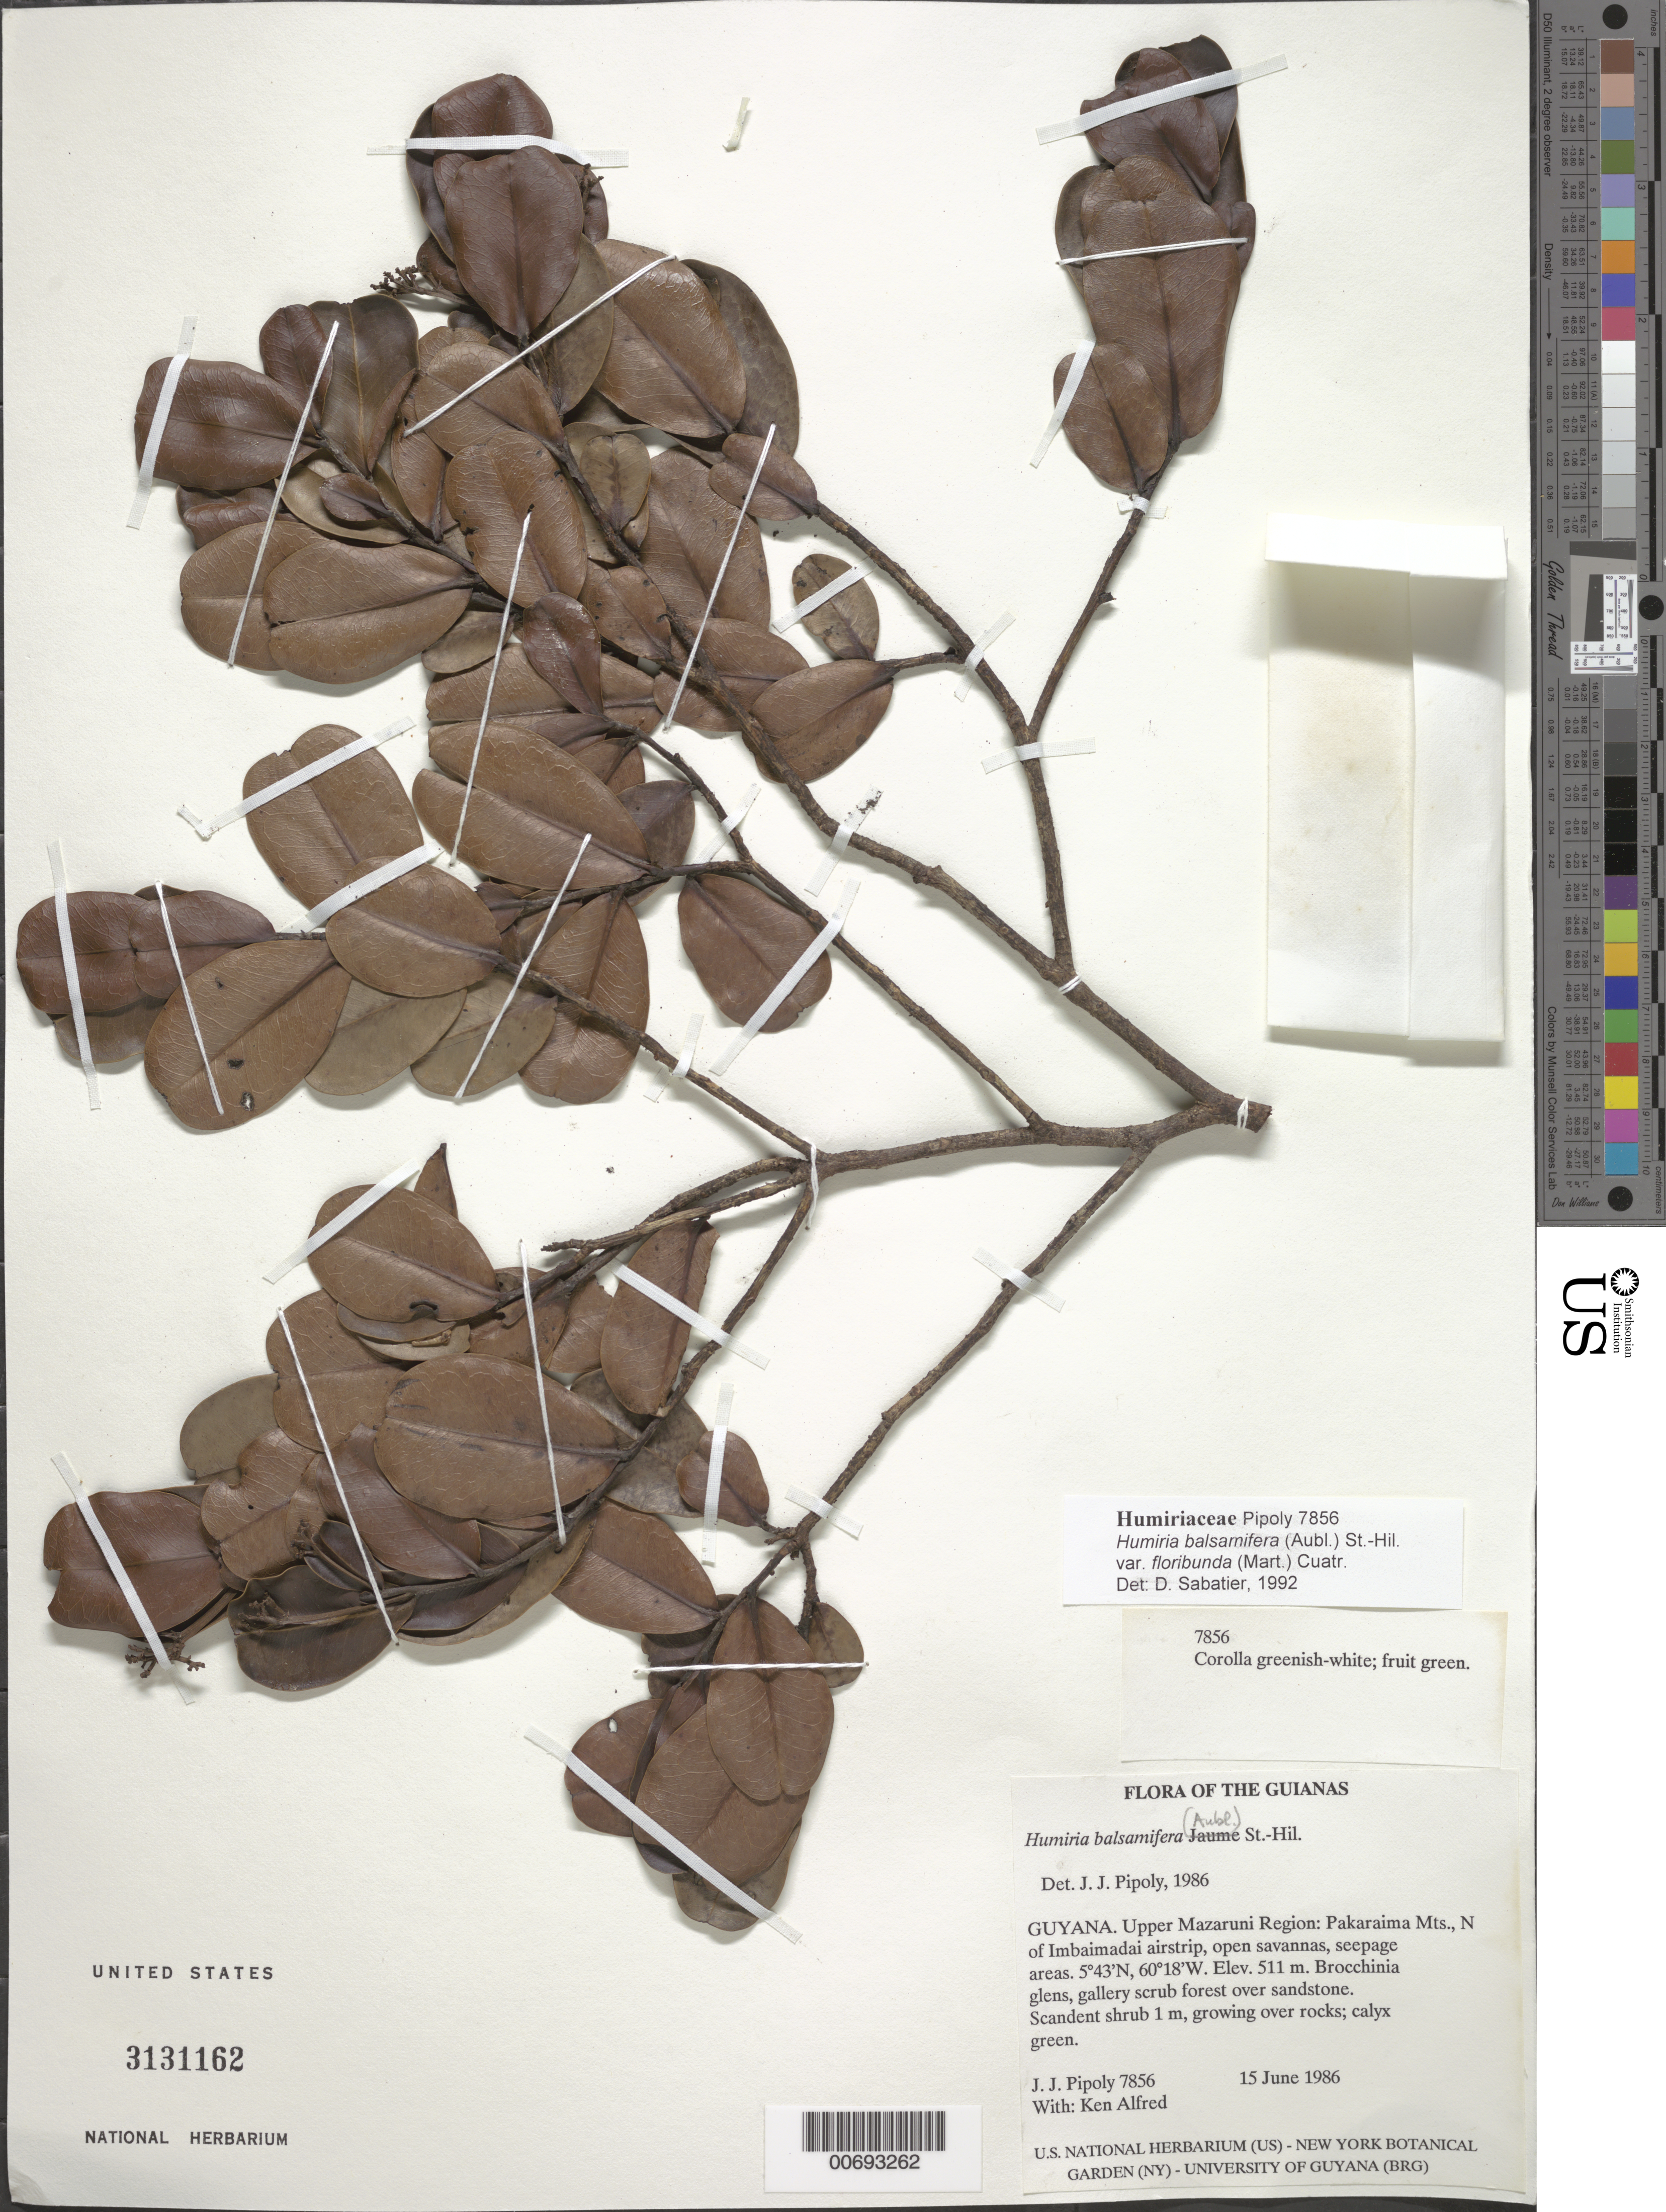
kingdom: Plantae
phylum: Tracheophyta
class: Magnoliopsida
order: Malpighiales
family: Humiriaceae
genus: Humiria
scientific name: Humiria balsamifera var. floribunda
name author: (Mart.) Cuatrec.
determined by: Sabatier, D.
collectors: J. J. Pipoly & K. Alfred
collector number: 7856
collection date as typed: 15 June 1986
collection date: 1986-06-15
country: Guyana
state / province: Cuyuni-Mazaruni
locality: Pakaraima Mts., N of Imbaimadai airstrip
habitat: Open savannas, seepage areas, Brocchinia glens, gallery scrub forest over sandstone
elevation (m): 511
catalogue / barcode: US 3131162